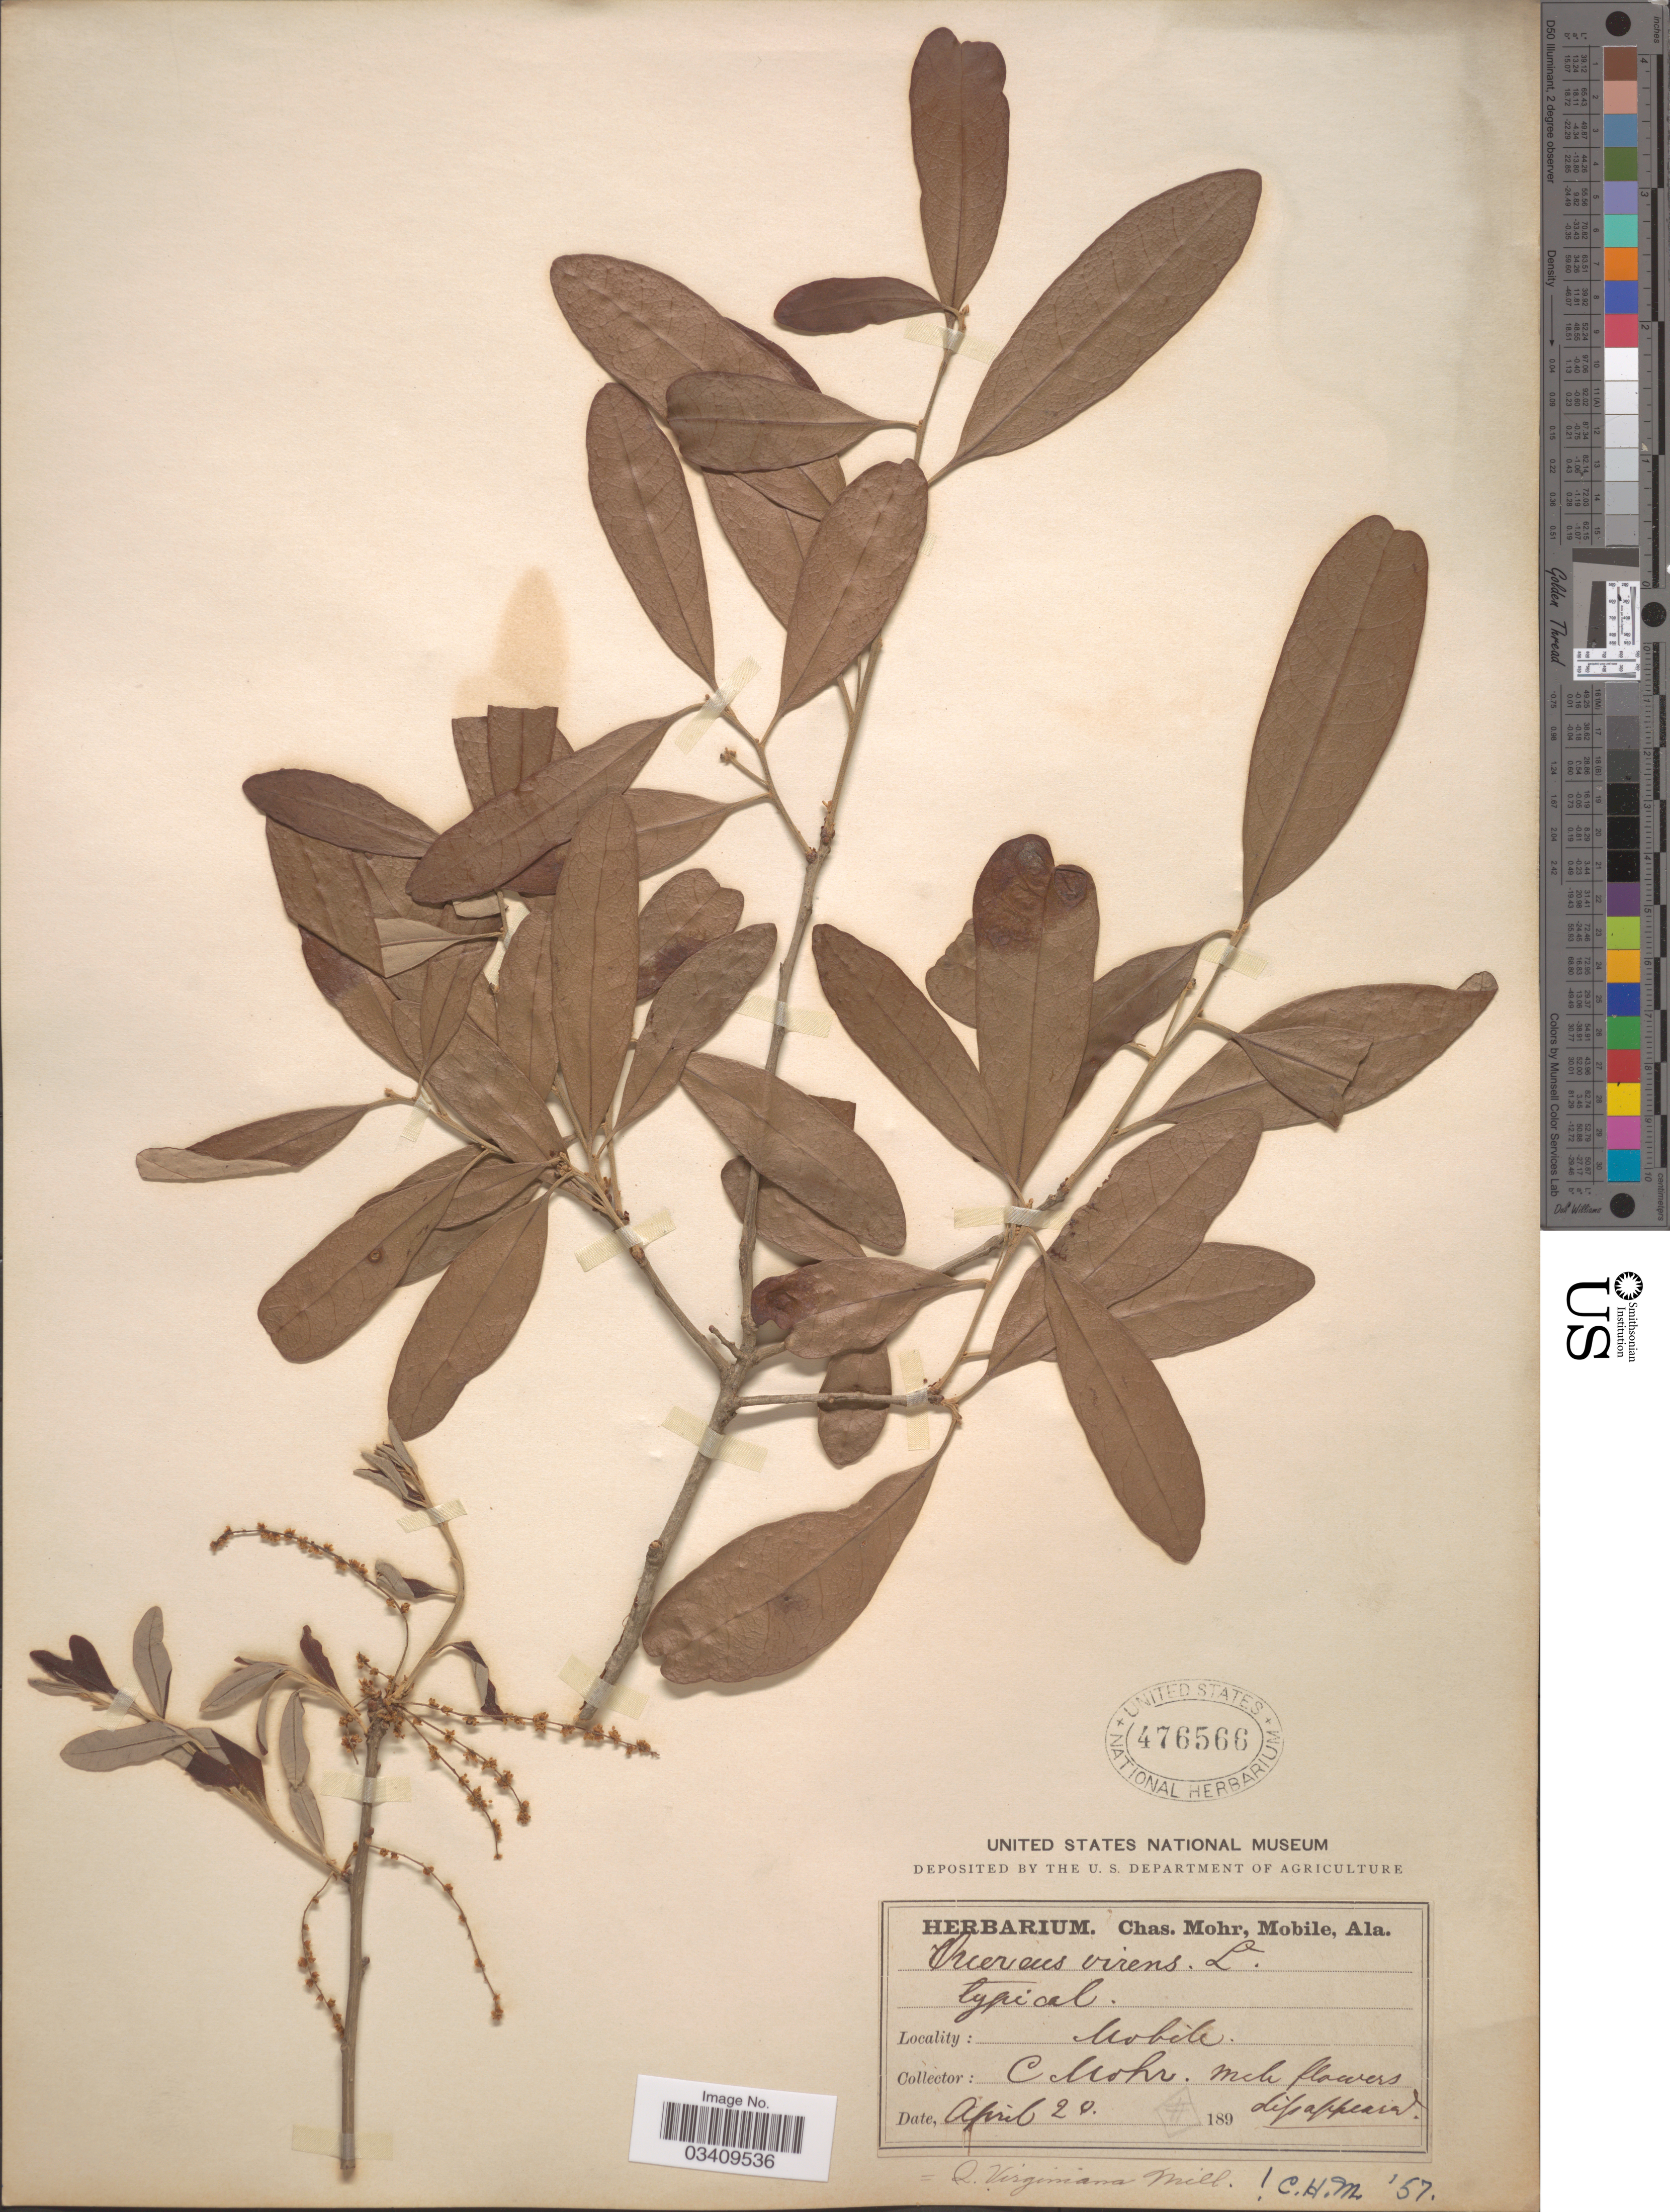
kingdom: Plantae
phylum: Tracheophyta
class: Magnoliopsida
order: Fagales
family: Fagaceae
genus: Quercus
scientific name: Quercus virginiana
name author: Mill.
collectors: Mohr, C. T. (herbarium)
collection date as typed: April 20 189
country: United States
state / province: Alabama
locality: Mobile.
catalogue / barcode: US 476566